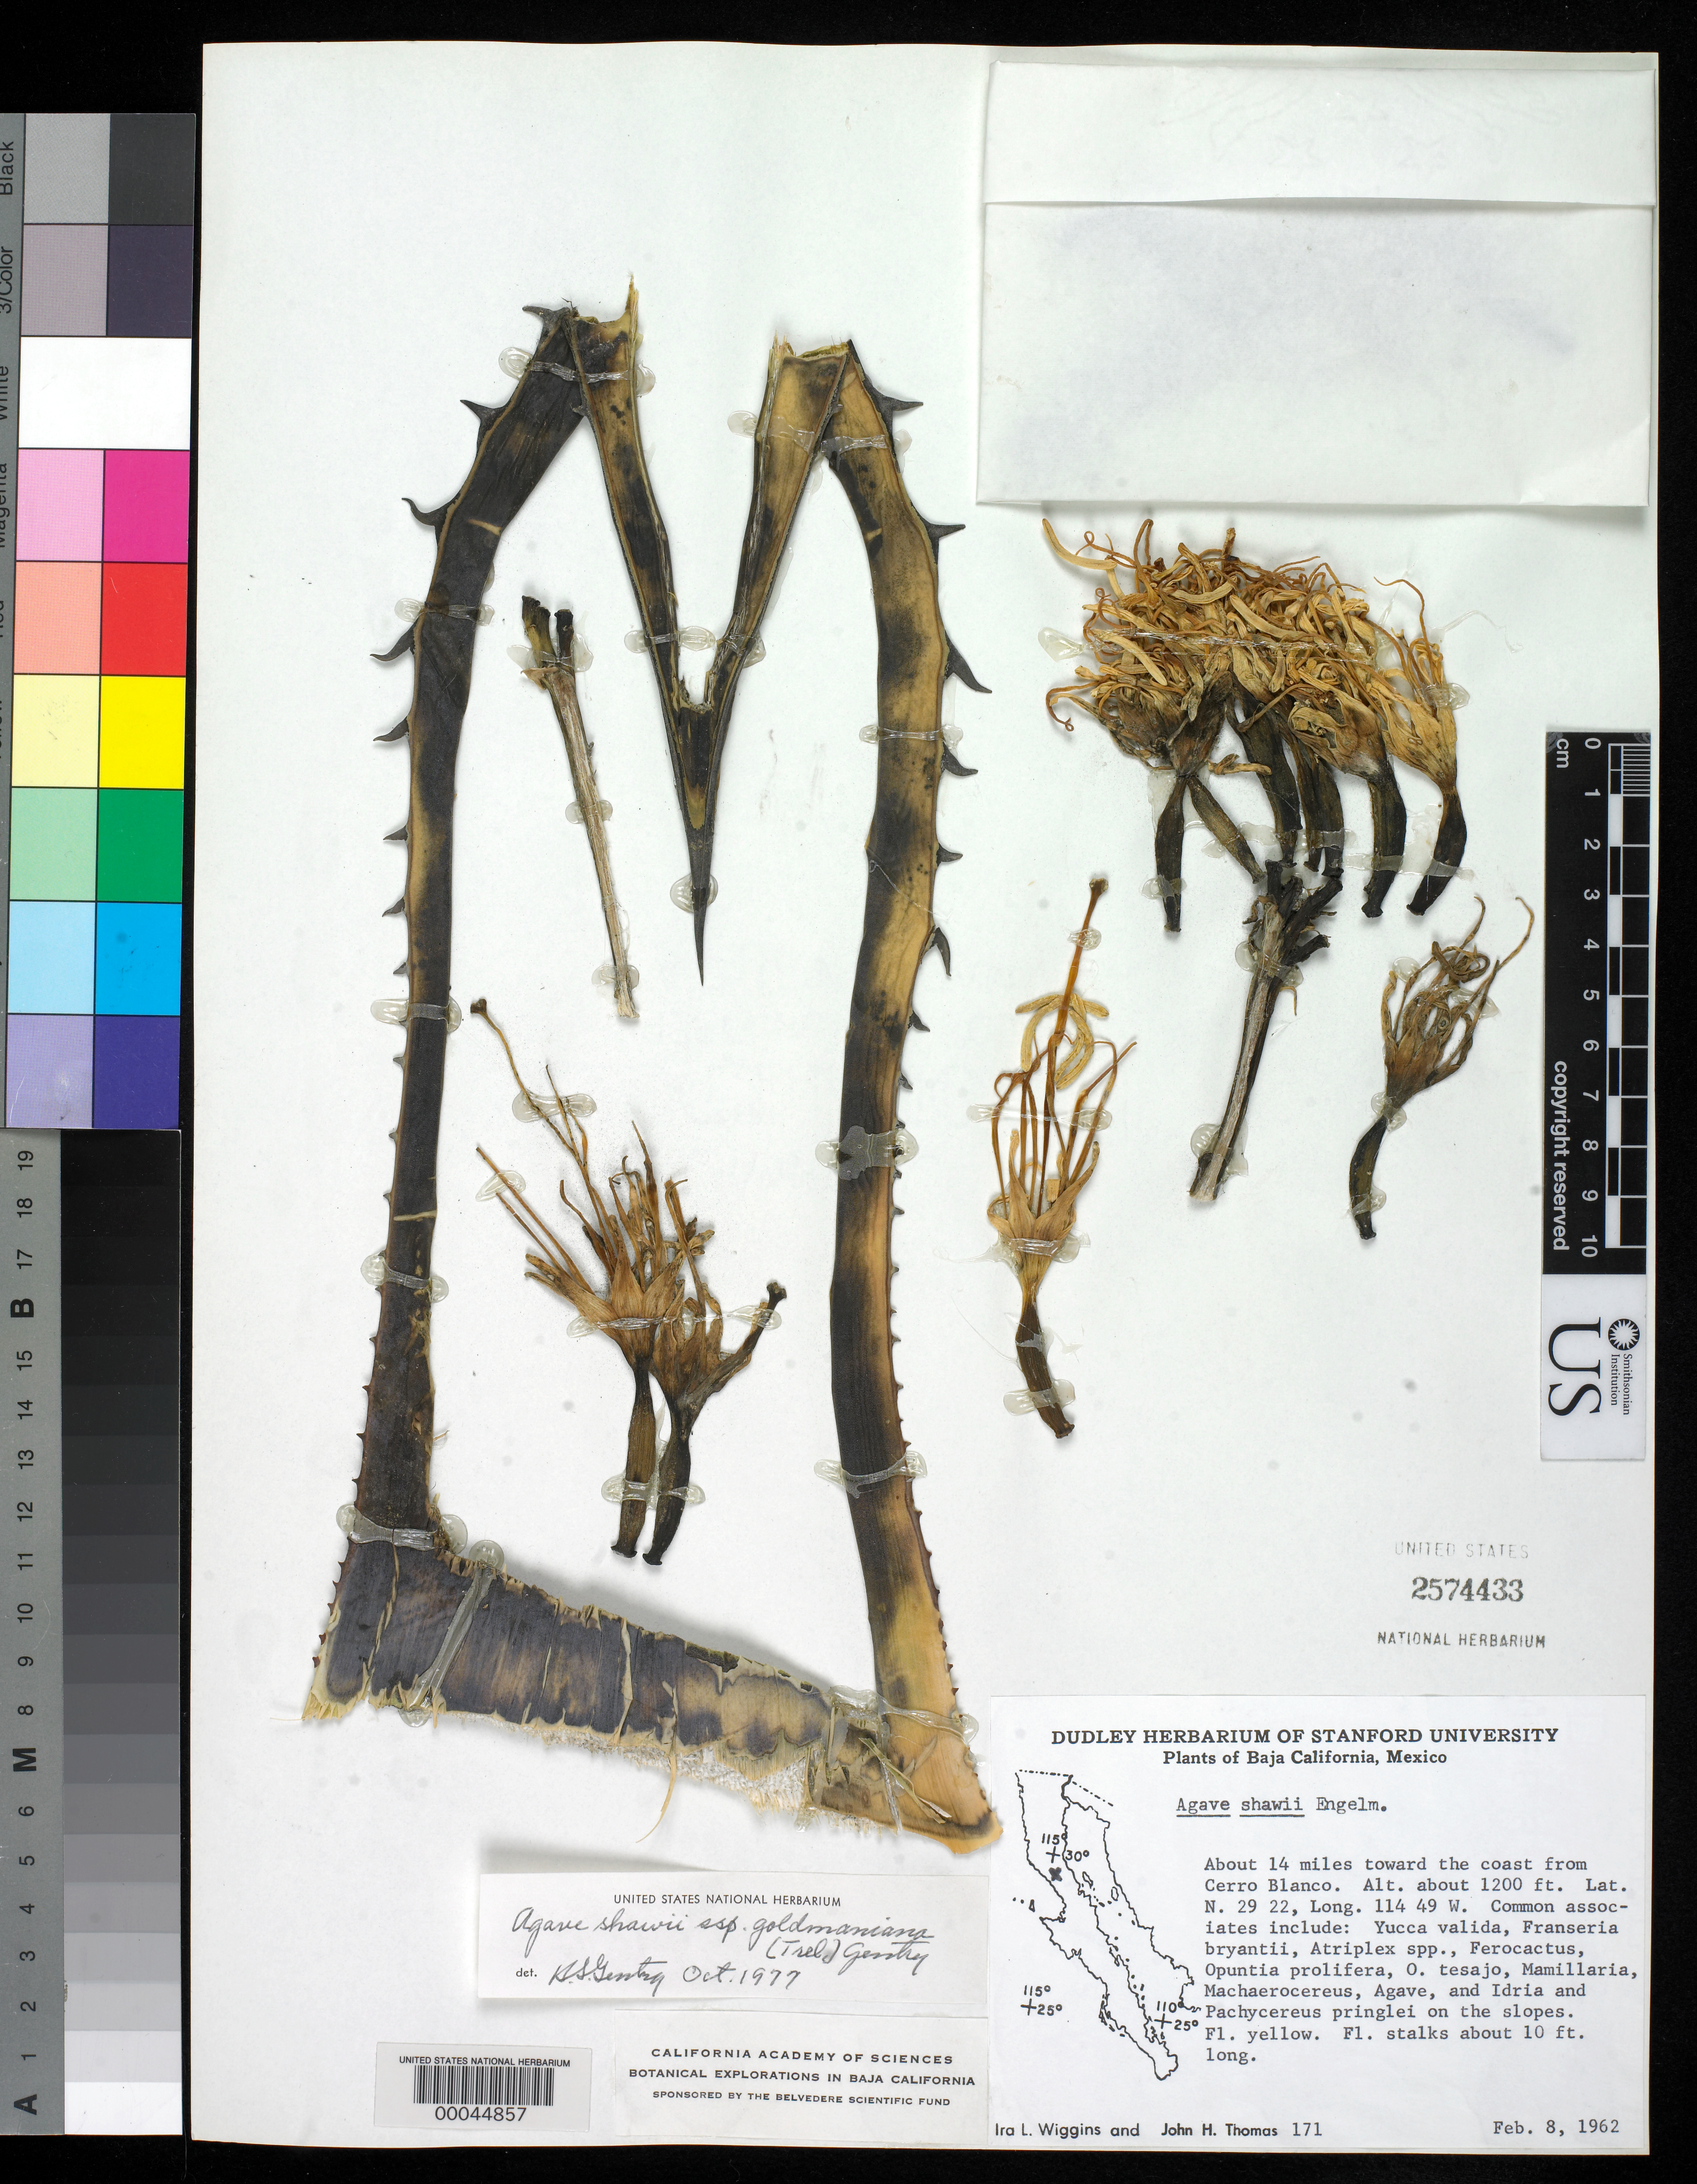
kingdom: Plantae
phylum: Tracheophyta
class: Liliopsida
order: Asparagales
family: Asparagaceae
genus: Agave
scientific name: Agave shawii subsp. goldmaniana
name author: (Trel.) Gentry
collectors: I. L. Wiggins & J. H. Thomas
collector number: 171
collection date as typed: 08 Feb 1962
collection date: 1962-02-08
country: Mexico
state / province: Baja California Norte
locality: About 14 mi toward the coast from Cerro Blanco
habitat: On slopes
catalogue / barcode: US 2574433